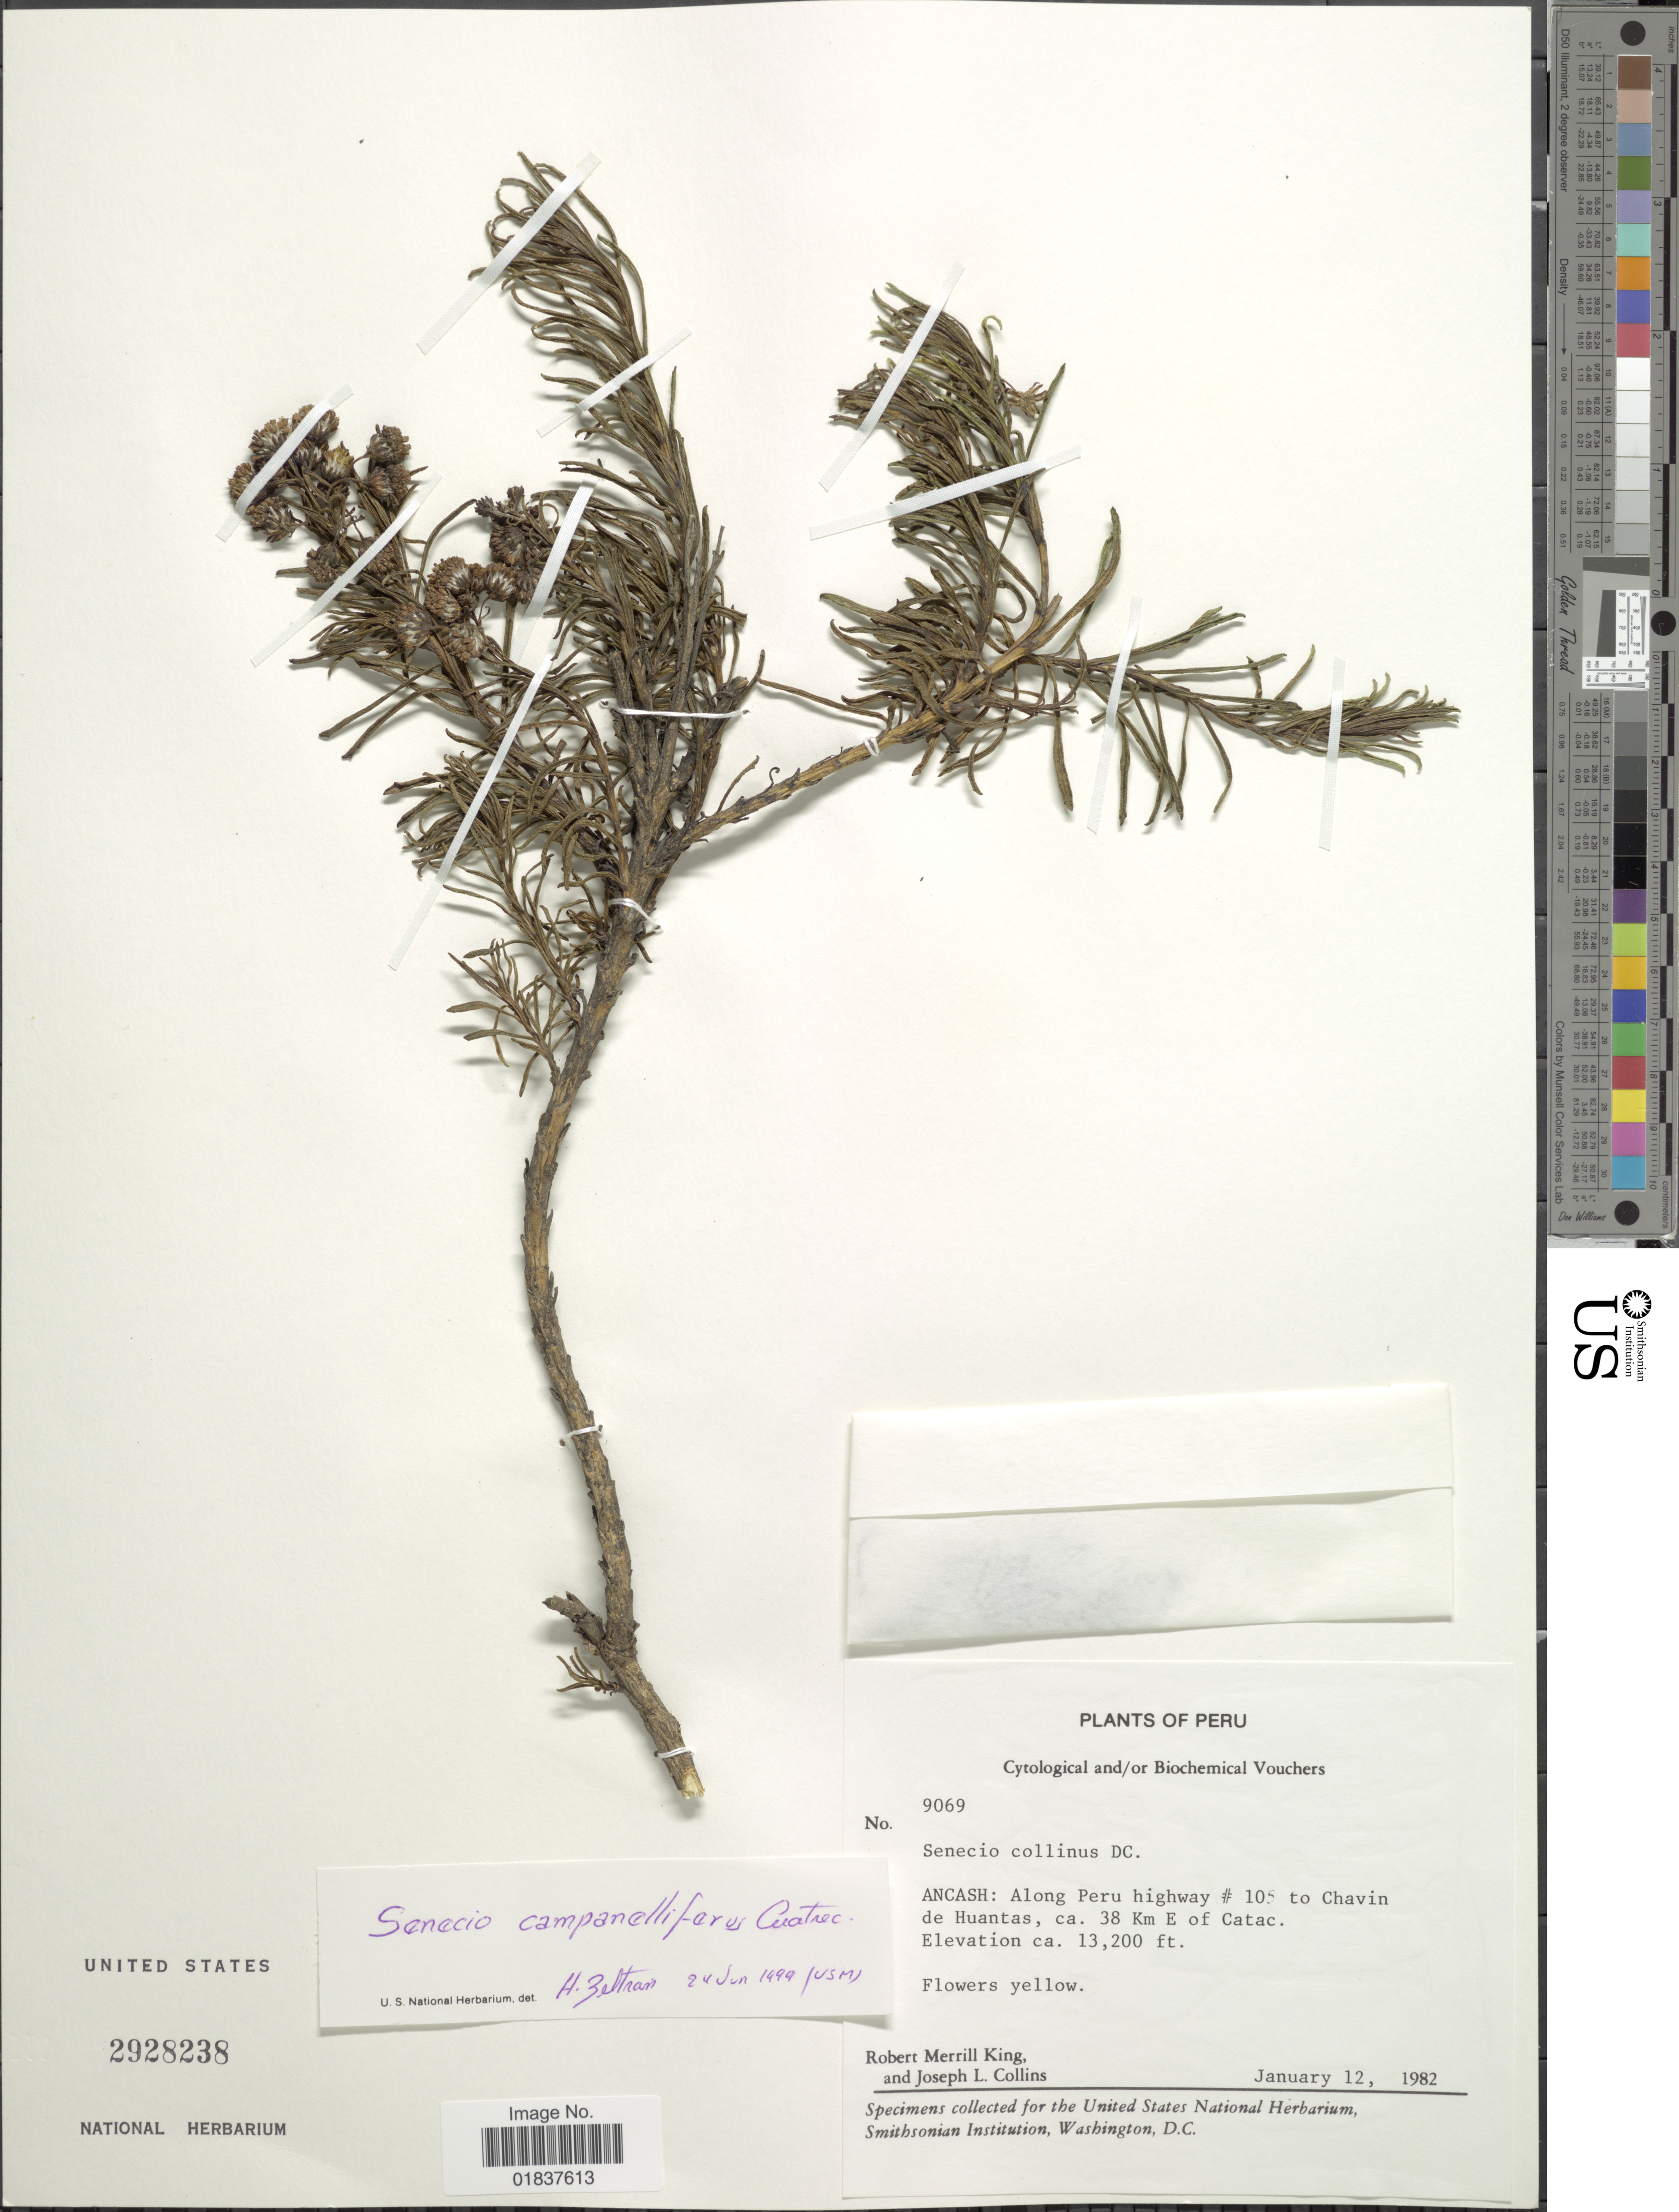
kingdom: Plantae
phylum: Tracheophyta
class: Magnoliopsida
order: Asterales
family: Asteraceae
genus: Senecio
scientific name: Senecio collinus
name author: DC.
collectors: R. M. King & J. L. Collins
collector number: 9069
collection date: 1982-01-12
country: Peru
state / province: Ancash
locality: Ancash: Along Peru highway # 105 to Chavin de Huantas, ca. 38 Km E of Catac.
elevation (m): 4023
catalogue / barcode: US 2928238